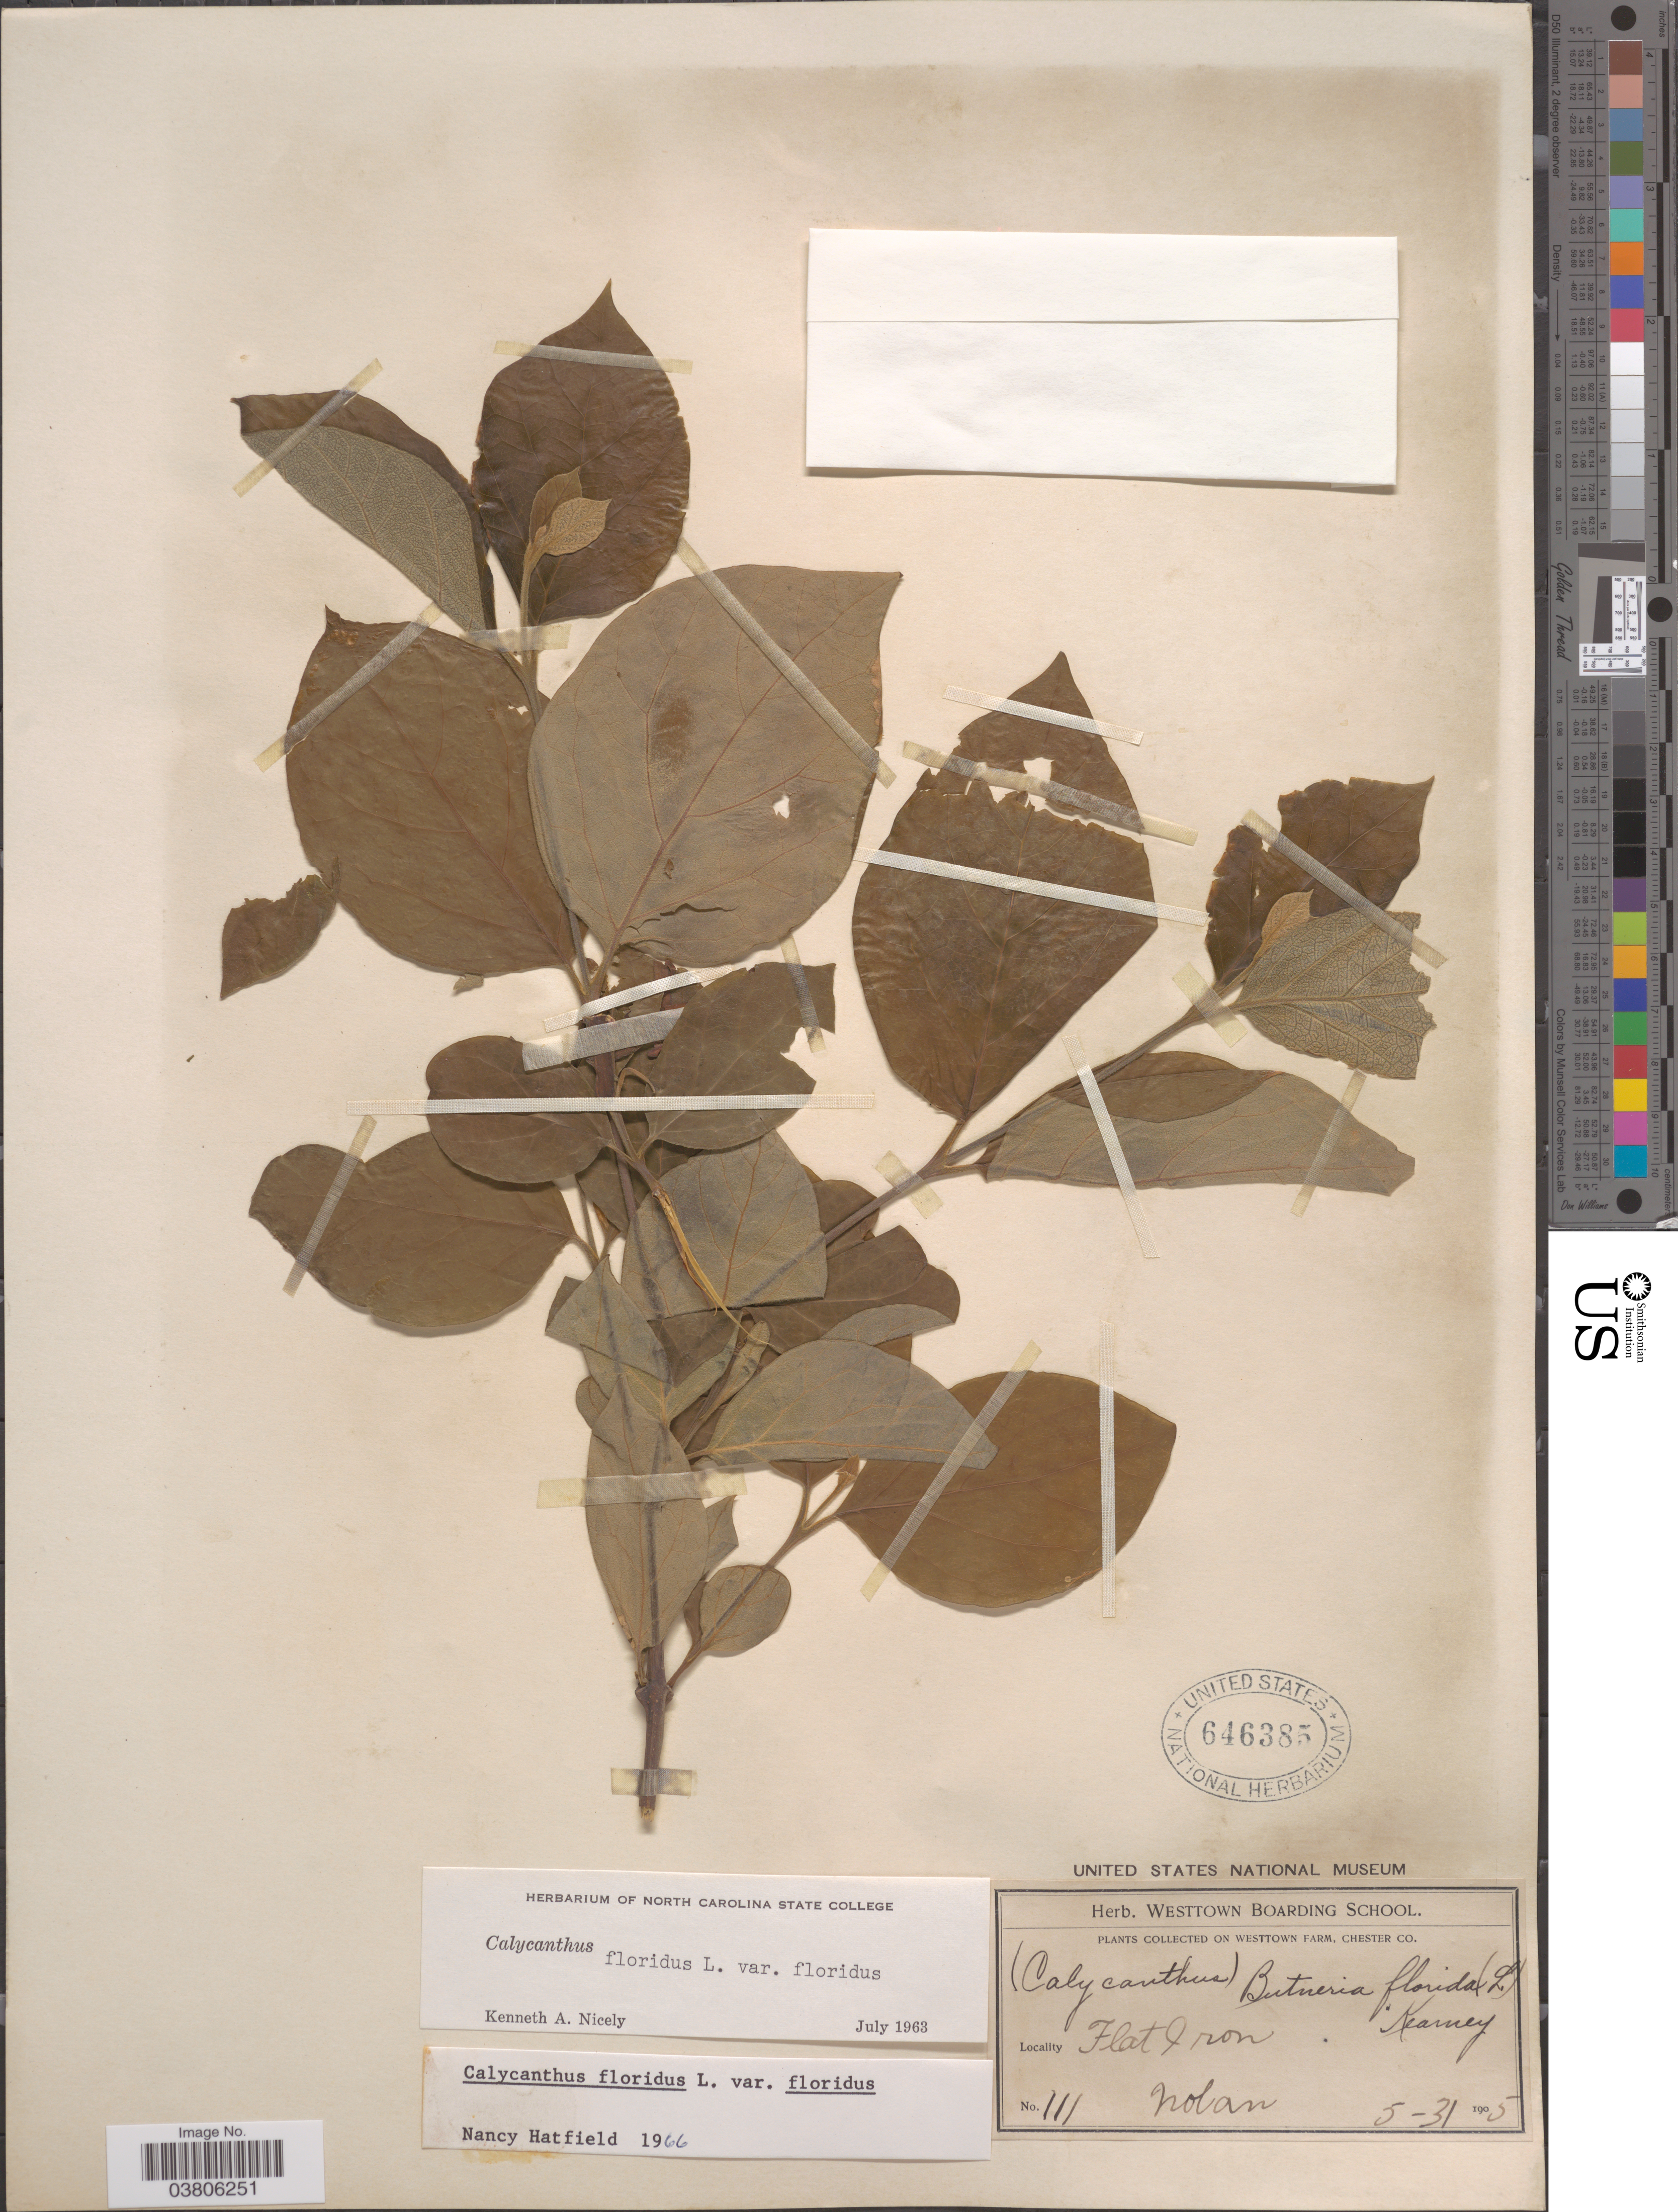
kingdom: Plantae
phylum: Tracheophyta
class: Magnoliopsida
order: Laurales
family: Calycanthaceae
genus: Calycanthus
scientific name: Calycanthus floridus var. floridus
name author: L.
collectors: -. Nolan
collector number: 111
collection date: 1905-05-31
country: United States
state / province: Pennsylvania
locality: On Westtown Farm, Chester Co. Flat Iron.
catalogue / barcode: US 646385